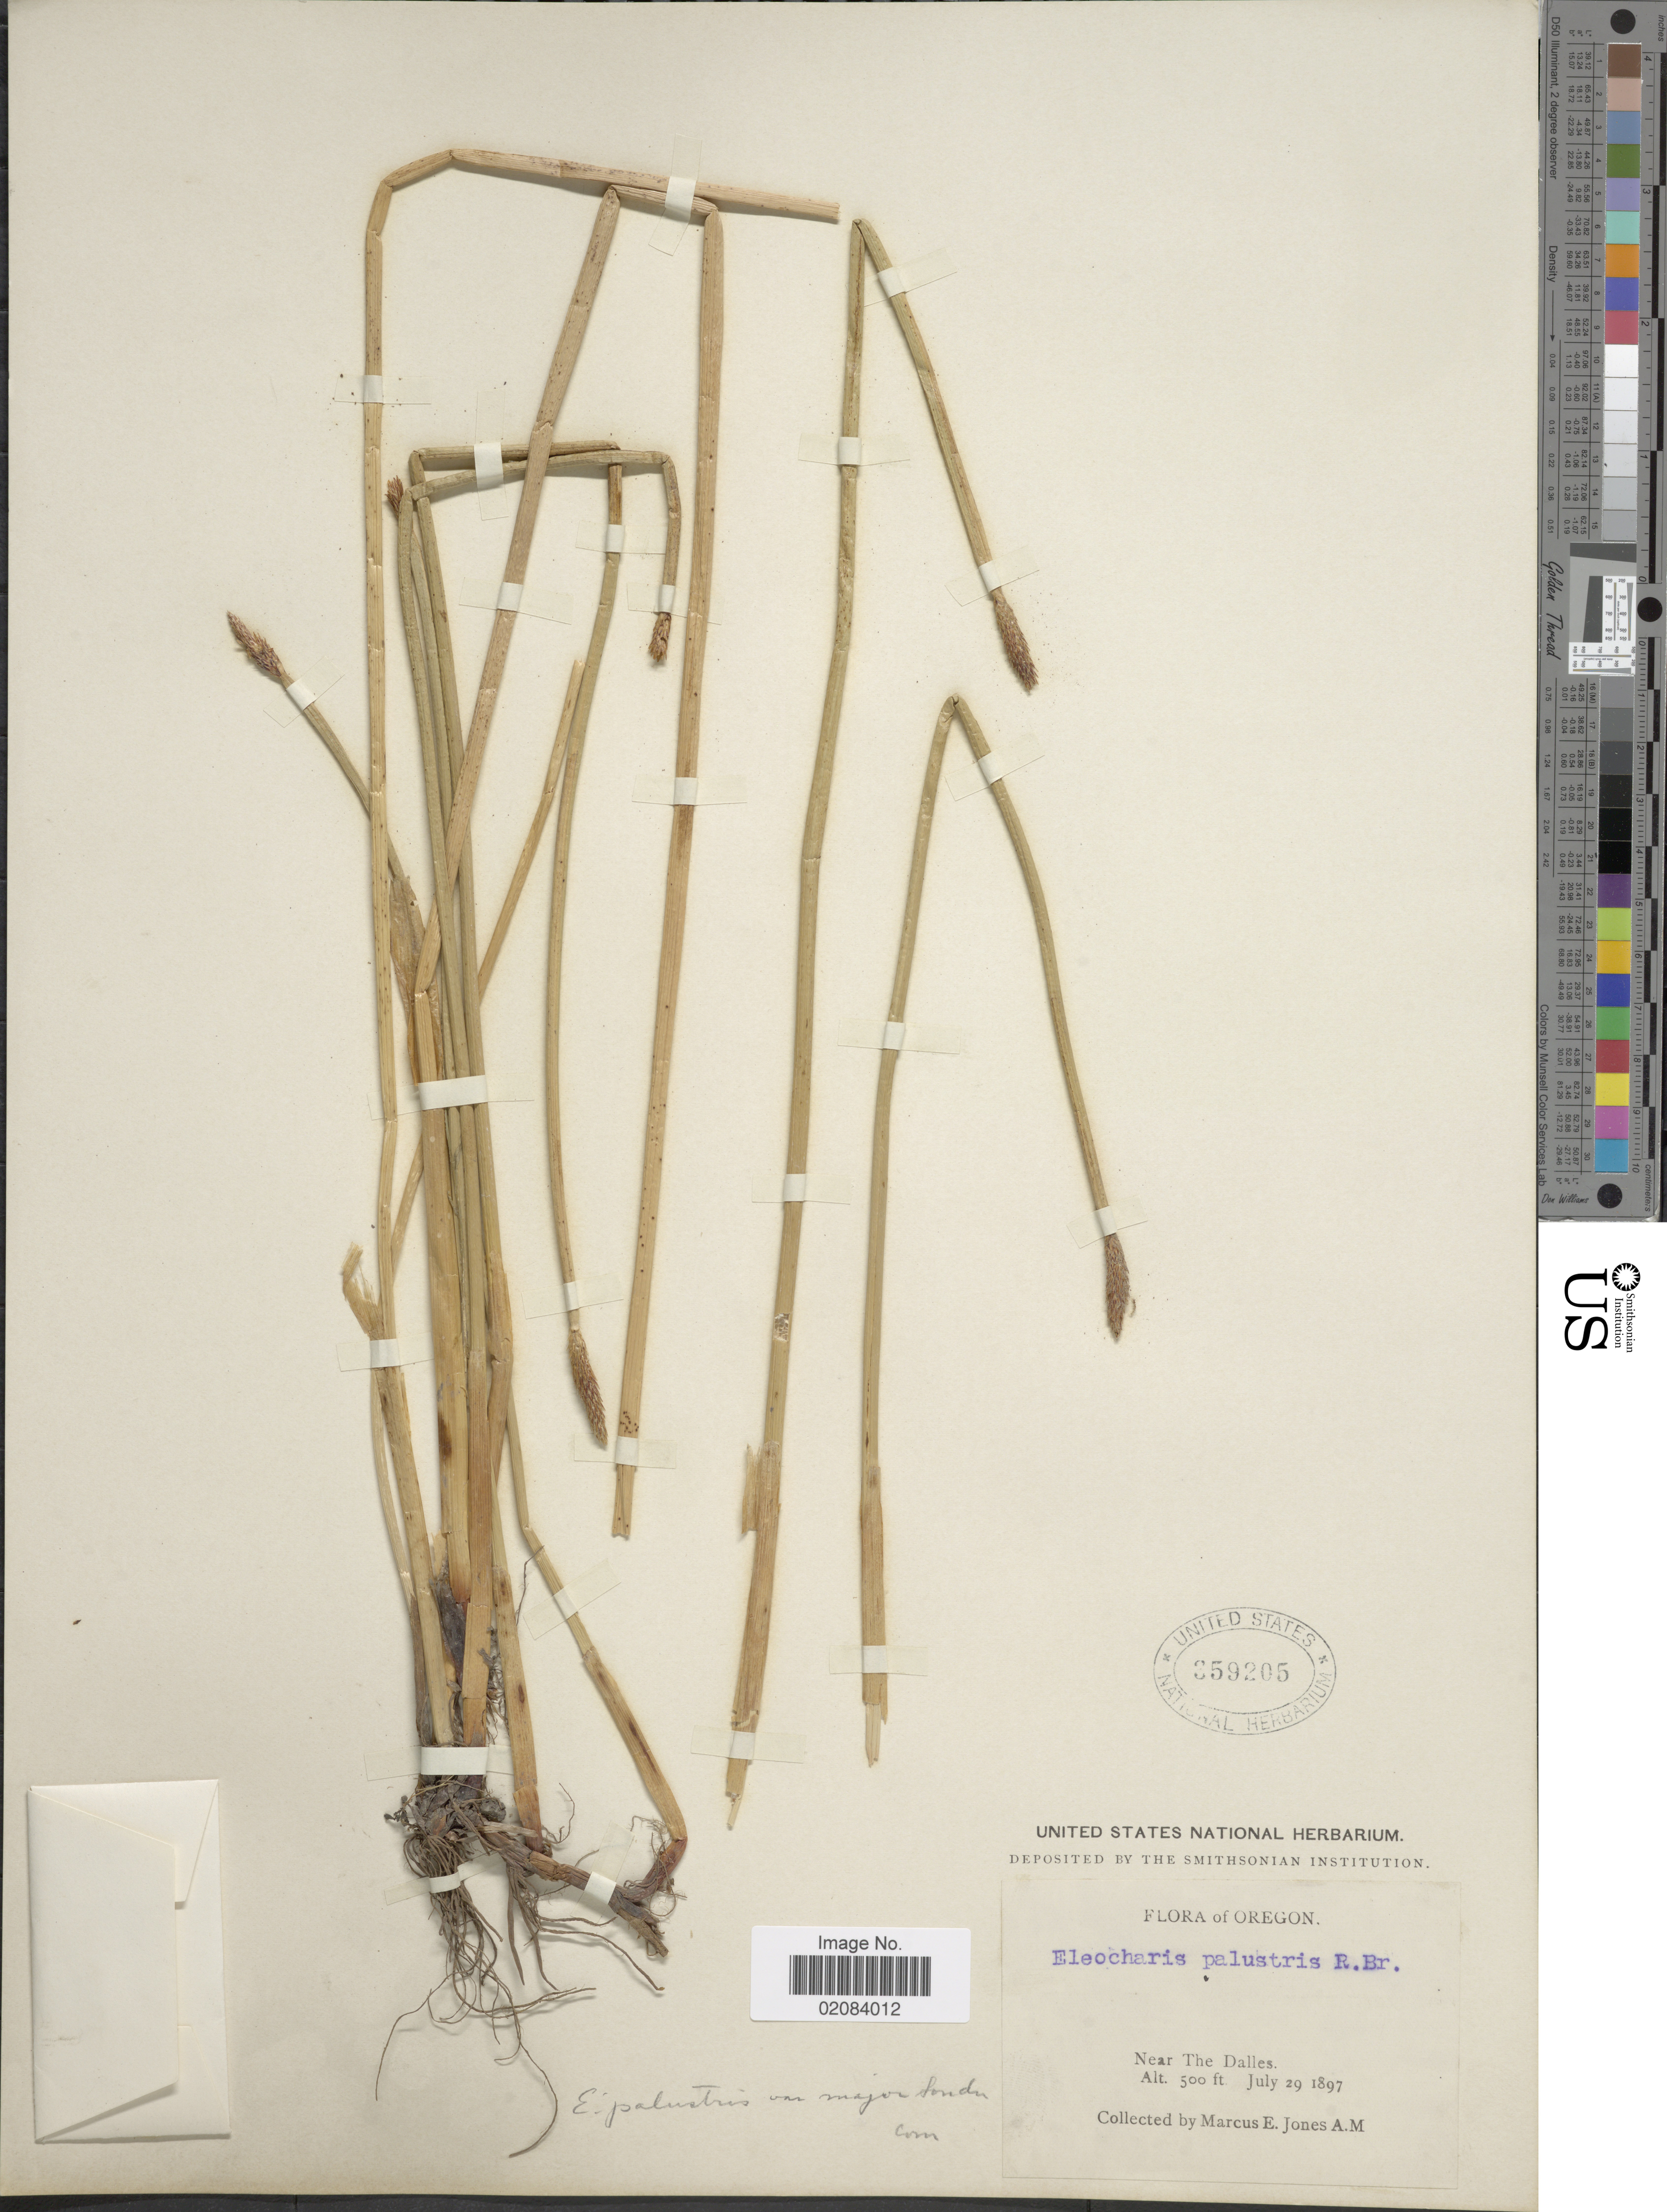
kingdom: Plantae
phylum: Tracheophyta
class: Liliopsida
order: Poales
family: Cyperaceae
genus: Eleocharis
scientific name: Eleocharis palustris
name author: (L.) Roem. & Schult.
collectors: M. E. Jones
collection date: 1897-07-29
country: United States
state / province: Oregon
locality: Near the Dalles.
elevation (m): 152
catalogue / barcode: US 359205